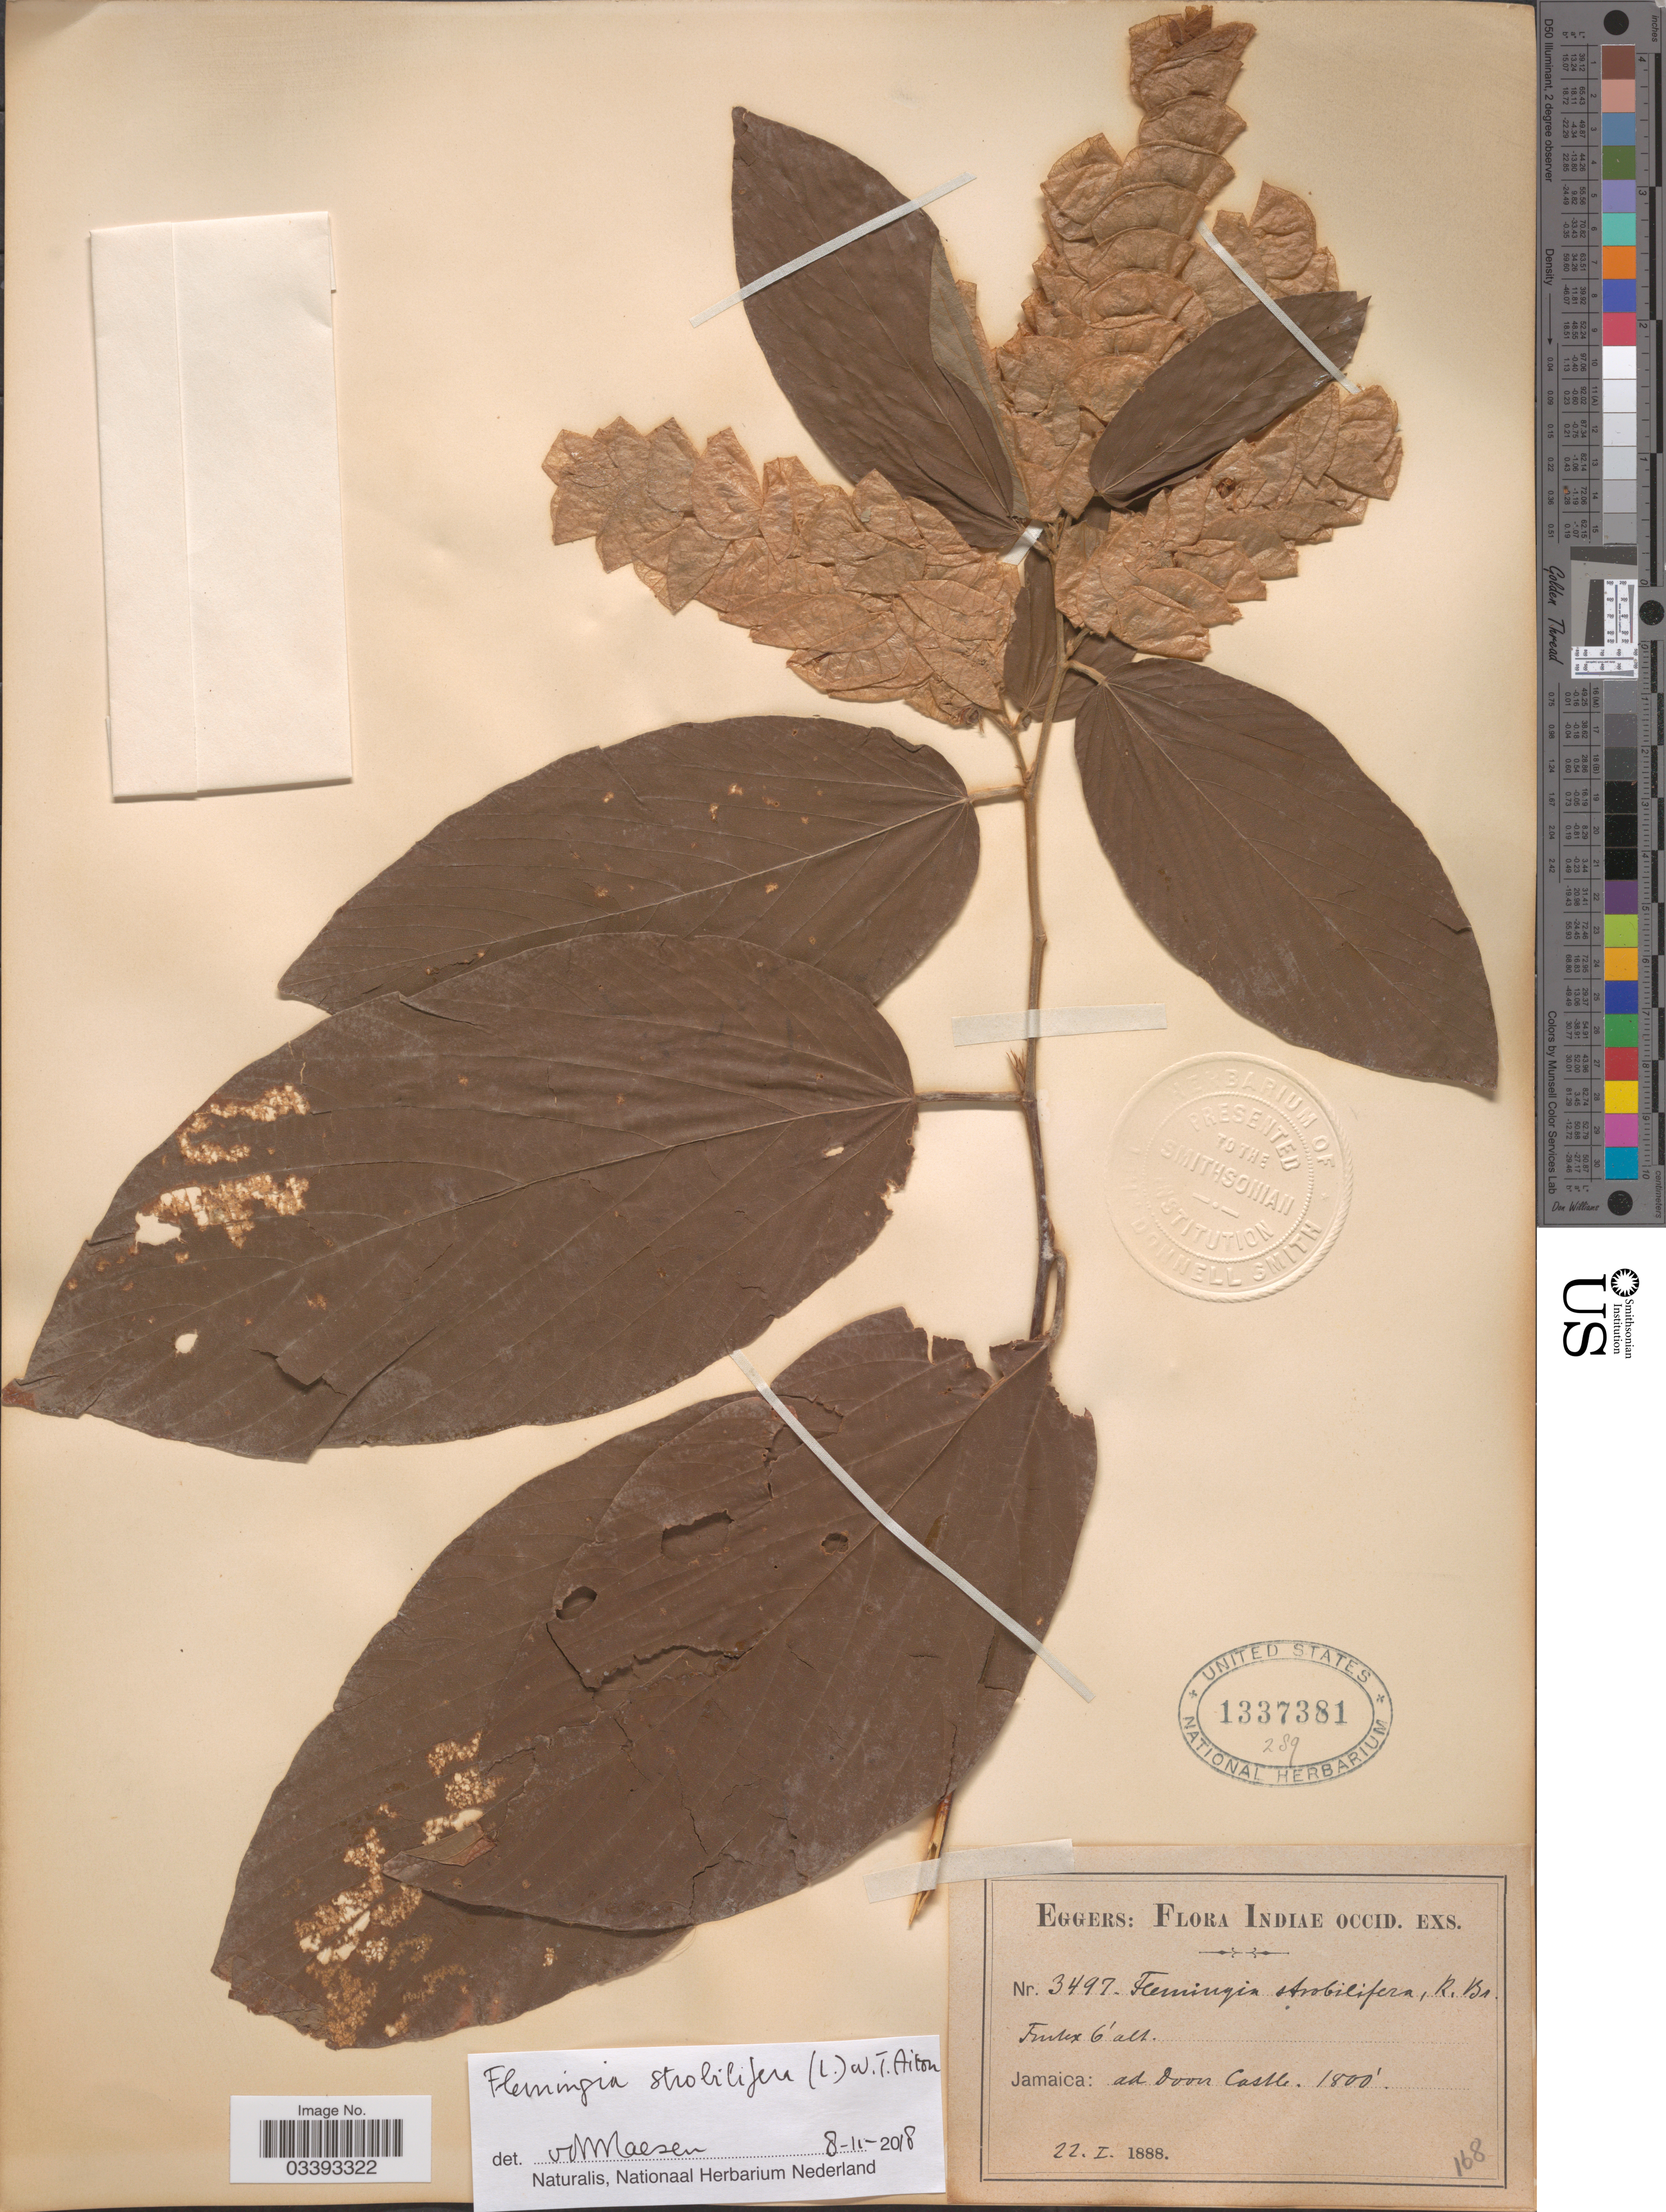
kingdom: Plantae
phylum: Tracheophyta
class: Magnoliopsida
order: Fabales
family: Fabaceae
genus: Flemingia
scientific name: Flemingia strobilifera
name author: (L.) W.T. Aiton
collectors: -. Eggers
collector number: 3497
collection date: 1888-01-22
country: Jamaica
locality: Ad Doon [interpreted] Castle.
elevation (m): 549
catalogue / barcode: US 1337381